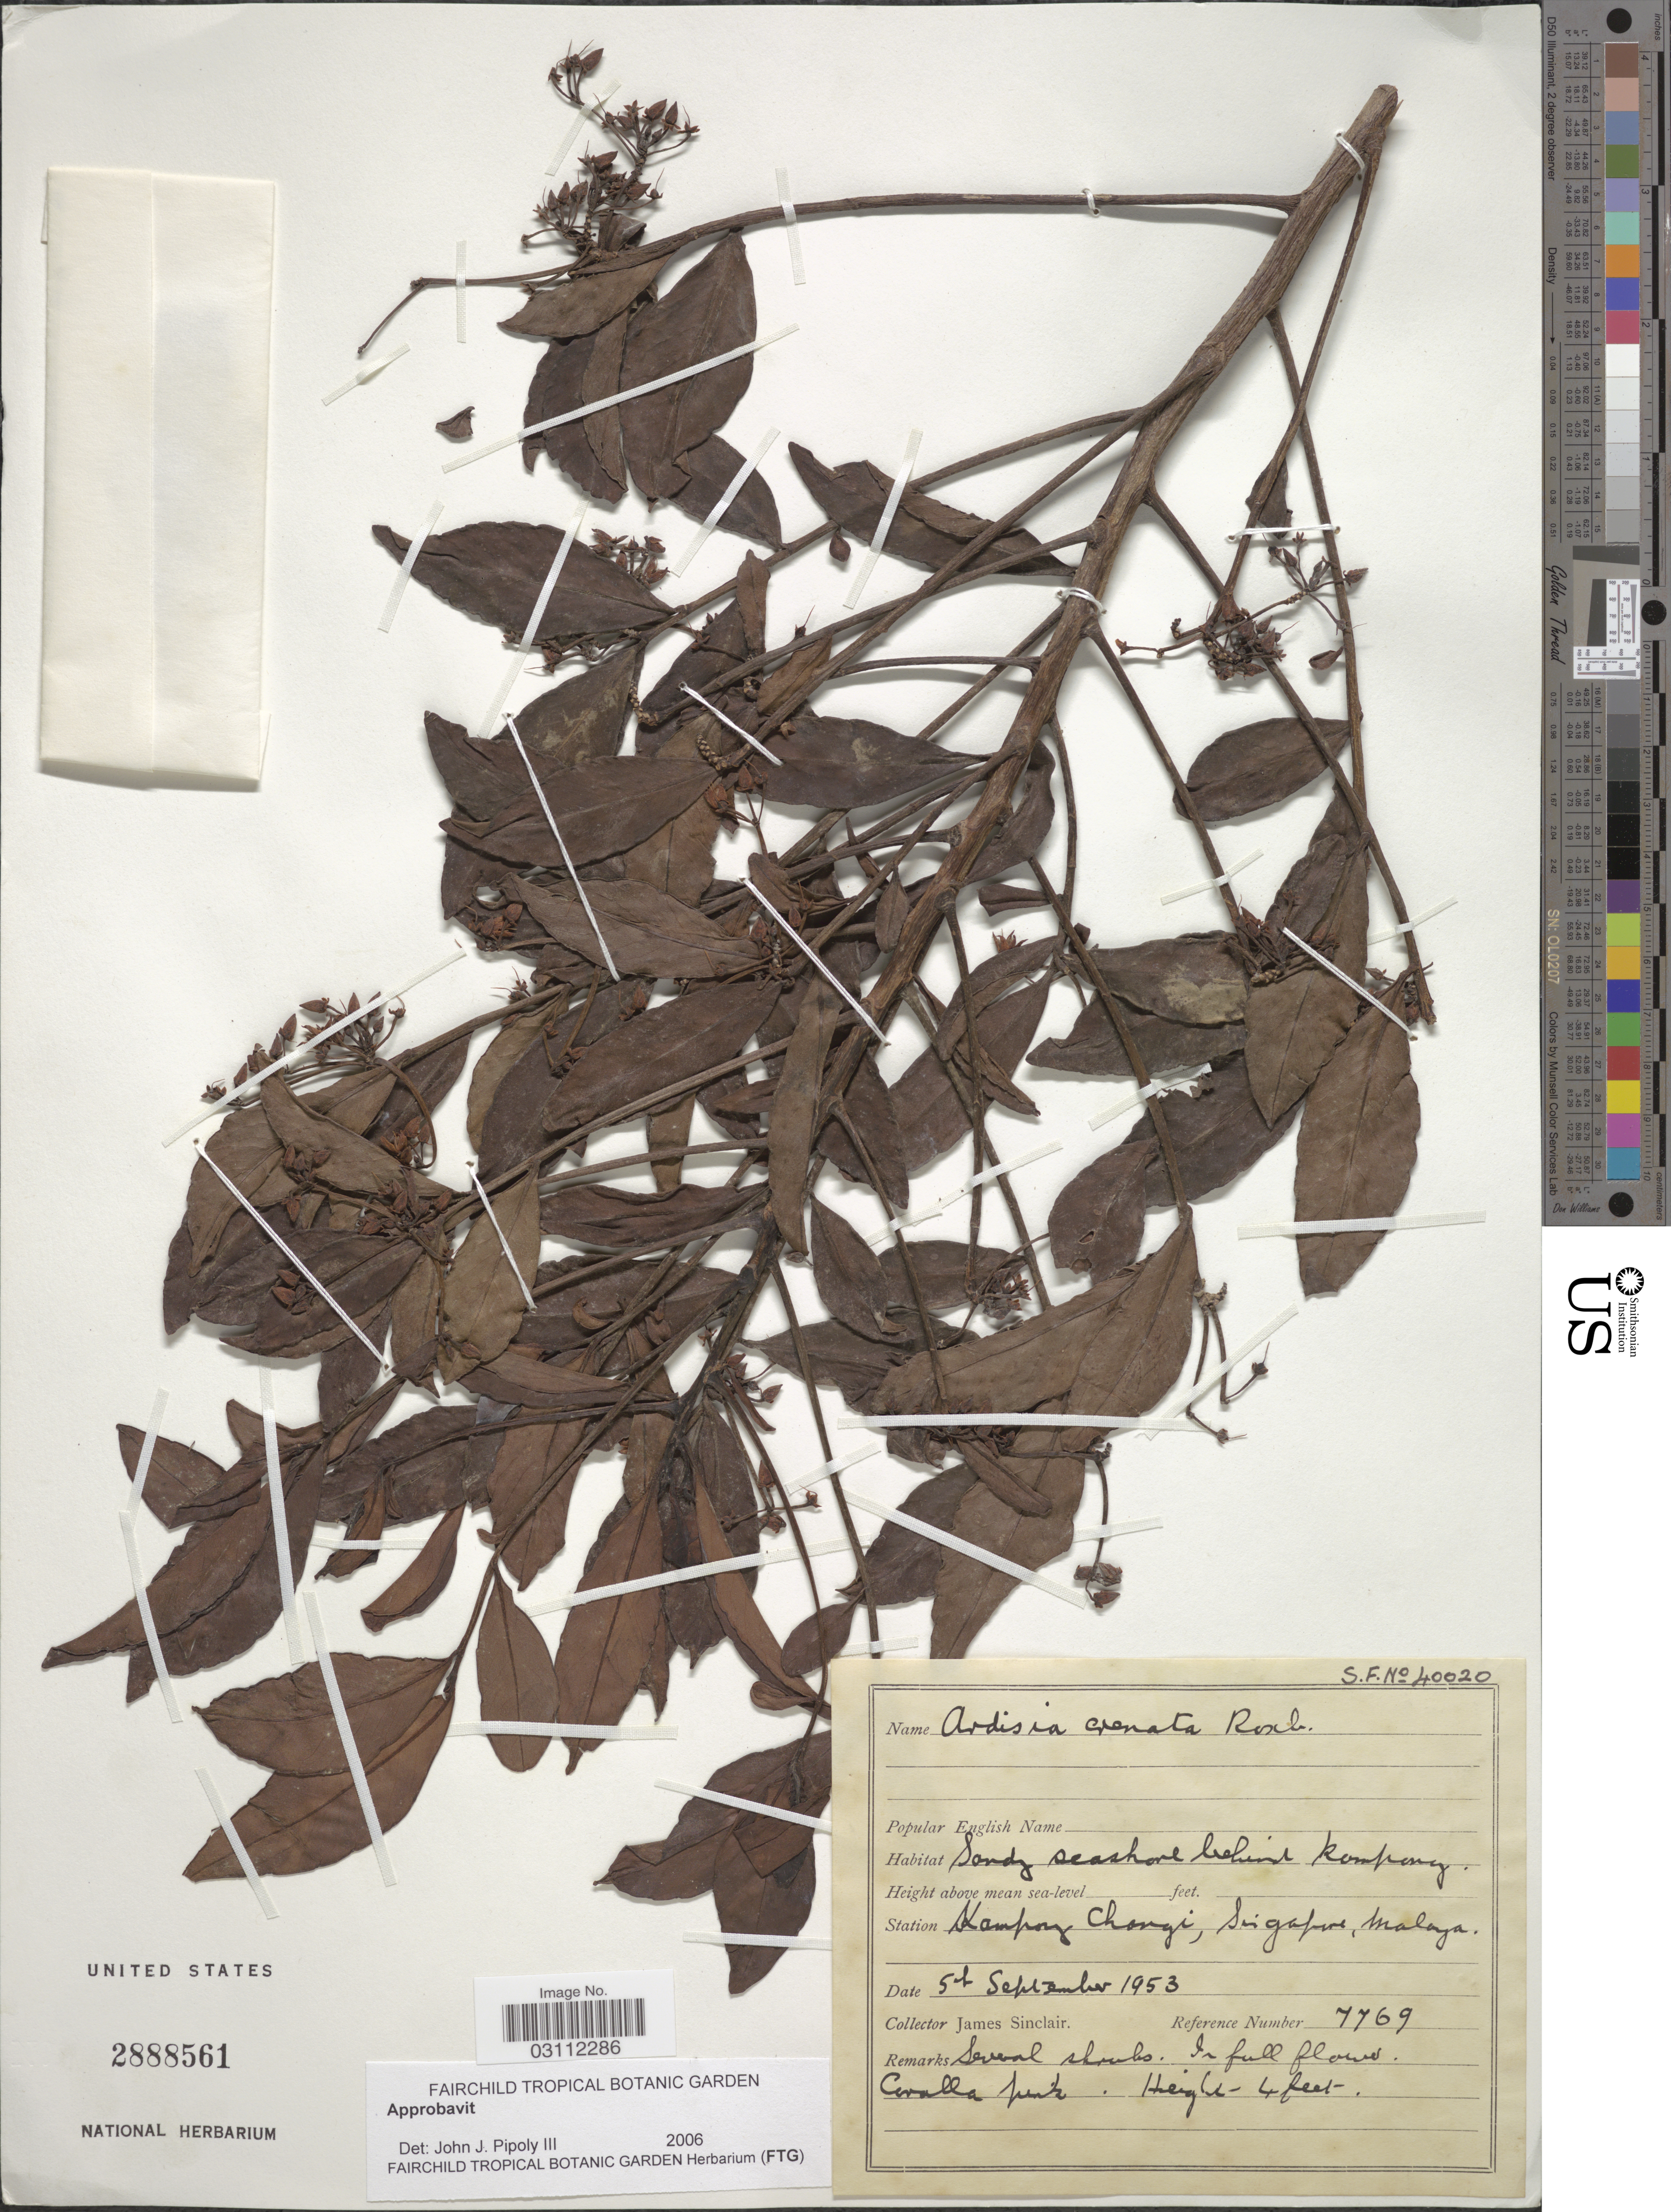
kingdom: Plantae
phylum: Tracheophyta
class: Magnoliopsida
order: Ericales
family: Primulaceae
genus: Ardisia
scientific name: Ardisia crenata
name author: Sims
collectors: J. Sinclair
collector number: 7769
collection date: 1953-09-05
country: Singapore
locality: Station Kampong Chongi, Singapore, Malaya.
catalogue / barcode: US 2888561